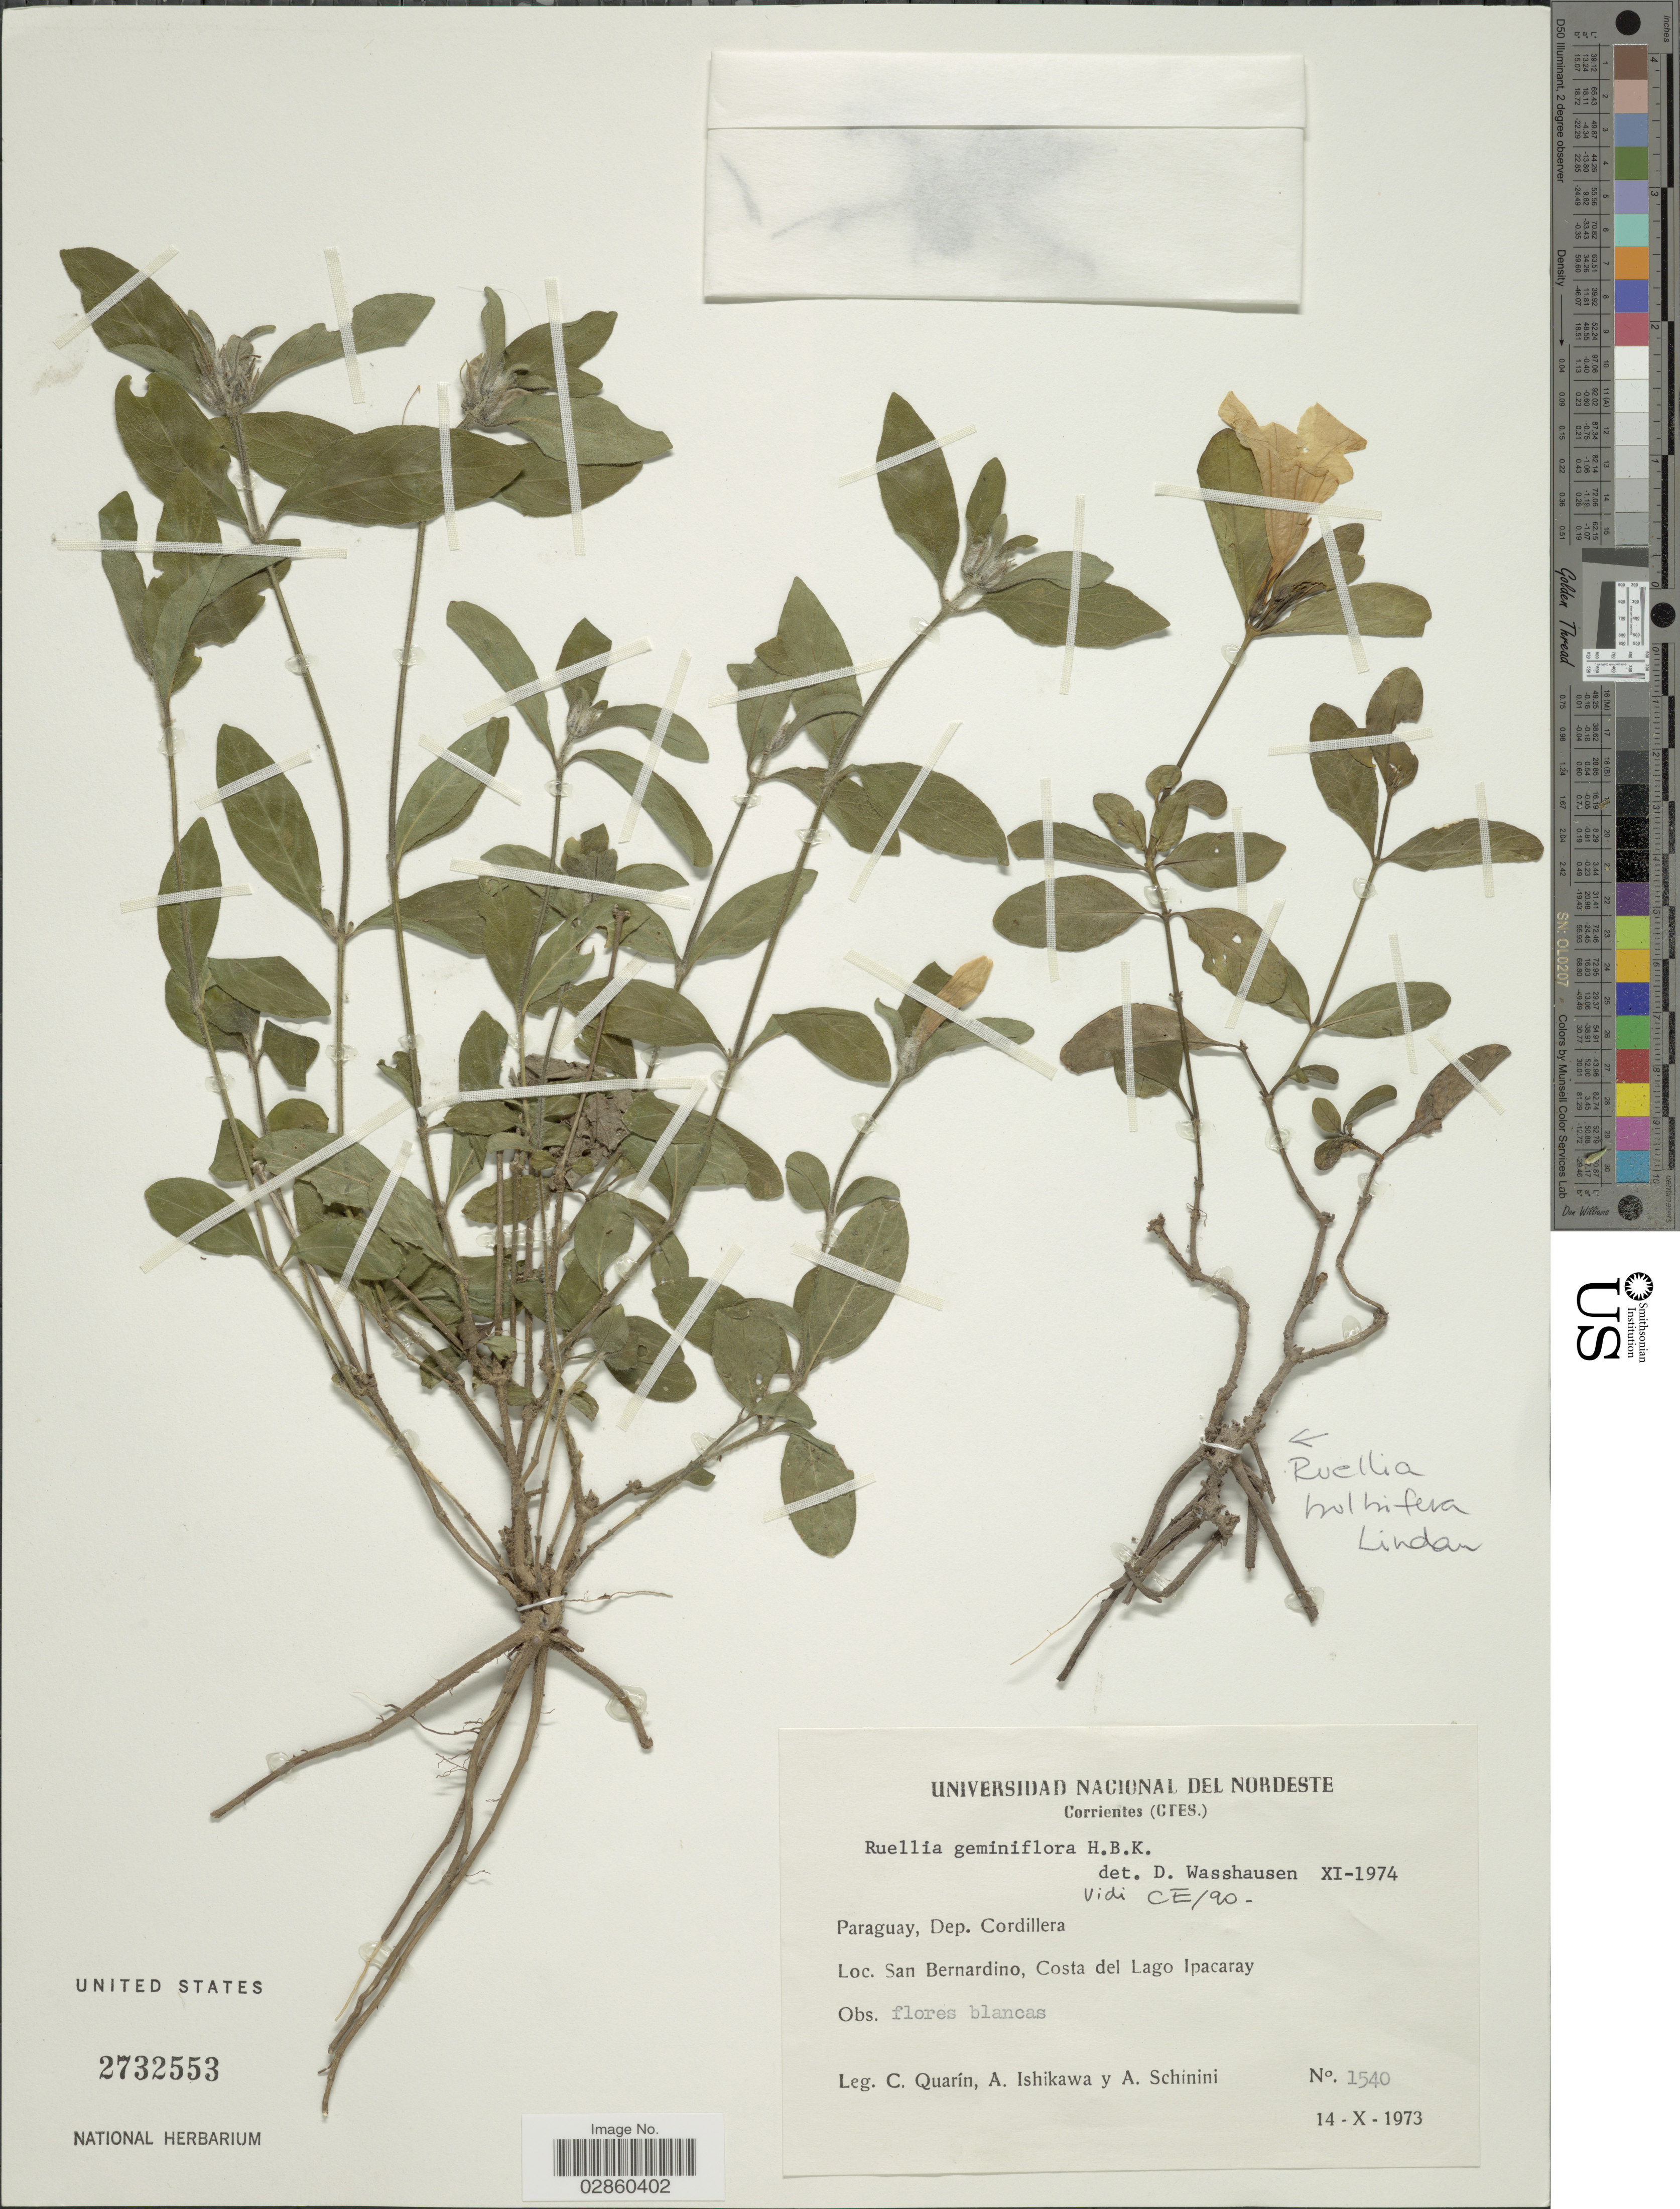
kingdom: Plantae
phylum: Tracheophyta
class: Magnoliopsida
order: Lamiales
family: Acanthaceae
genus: Ruellia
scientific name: Ruellia geminiflora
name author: Kunth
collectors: C. Quarín, A. Ishikawa & A. Schinini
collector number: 1540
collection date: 1973-10-14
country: Paraguay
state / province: Cordillera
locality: Dep. Cordillera. San Bernardino, Costa del Lago Ipacaray.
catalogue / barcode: US 2732553